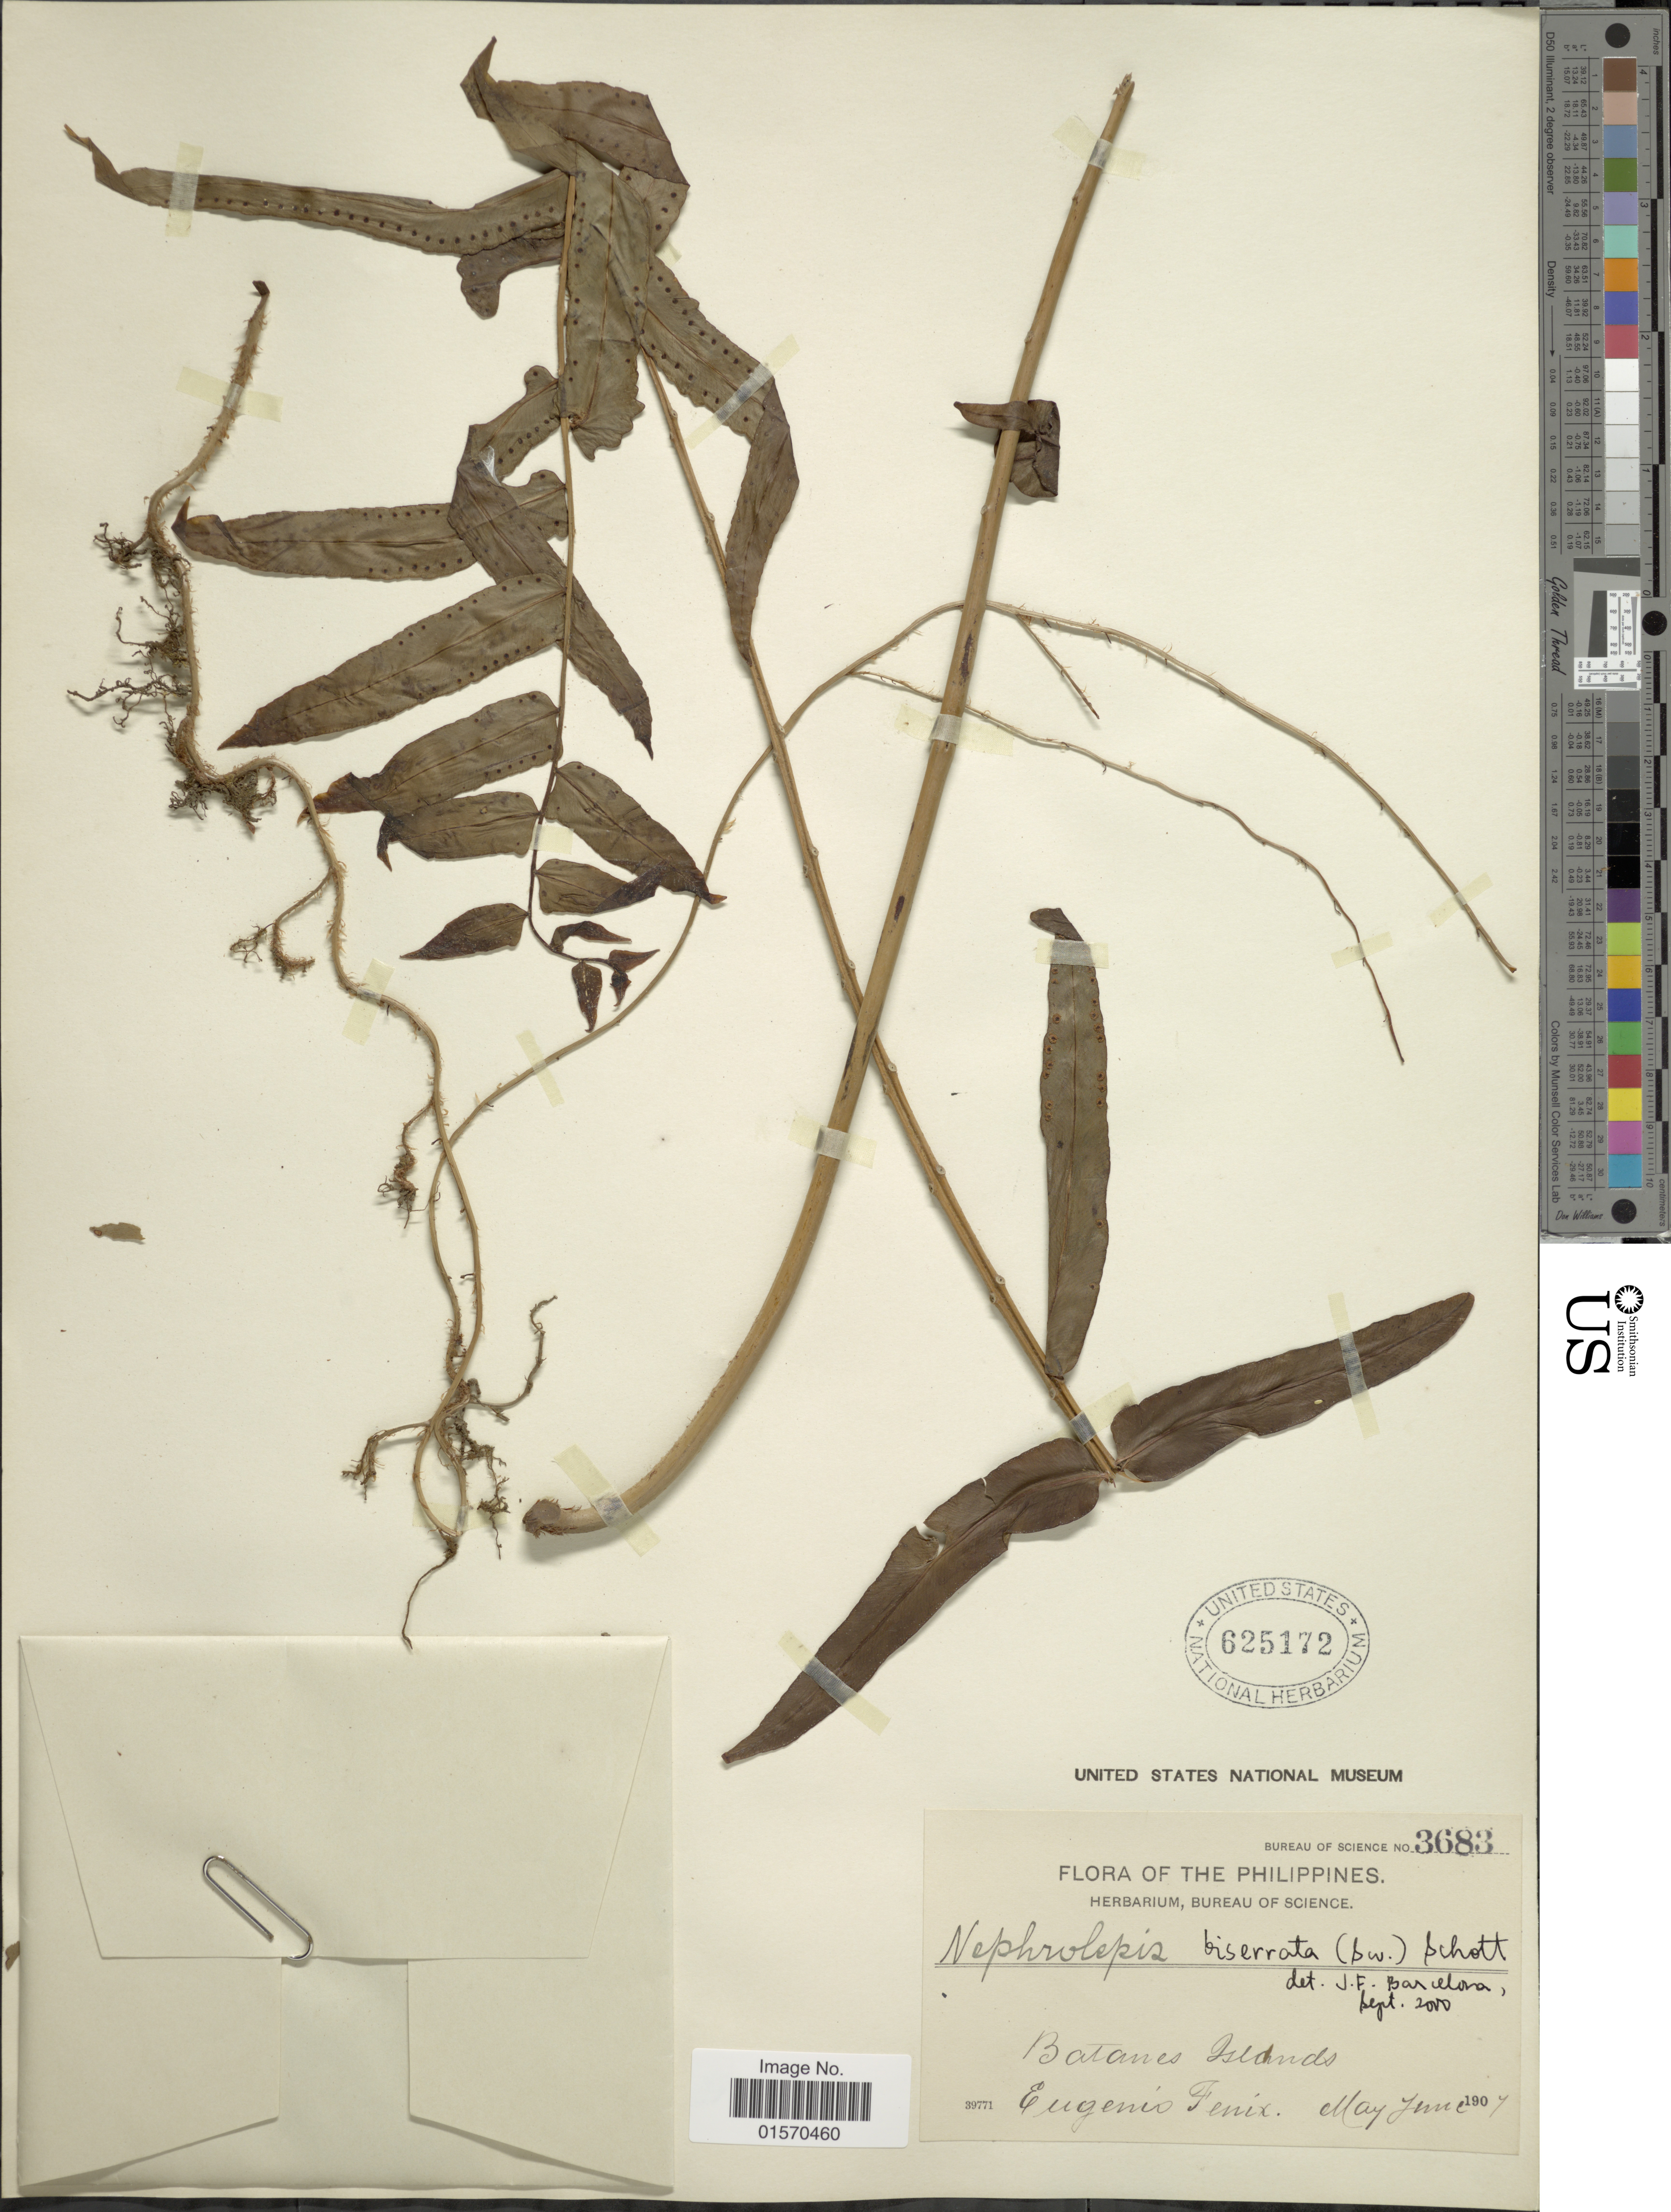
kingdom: Plantae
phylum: Tracheophyta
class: Polypodiopsida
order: Polypodiales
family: Nephrolepidaceae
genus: Nephrolepis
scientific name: Nephrolepis biserrata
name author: (Sw.) Schott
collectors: E. Fénix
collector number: Bureau of Science 3683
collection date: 1907-05/1907-06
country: Philippines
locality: Batanes Islands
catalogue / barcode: US 625172